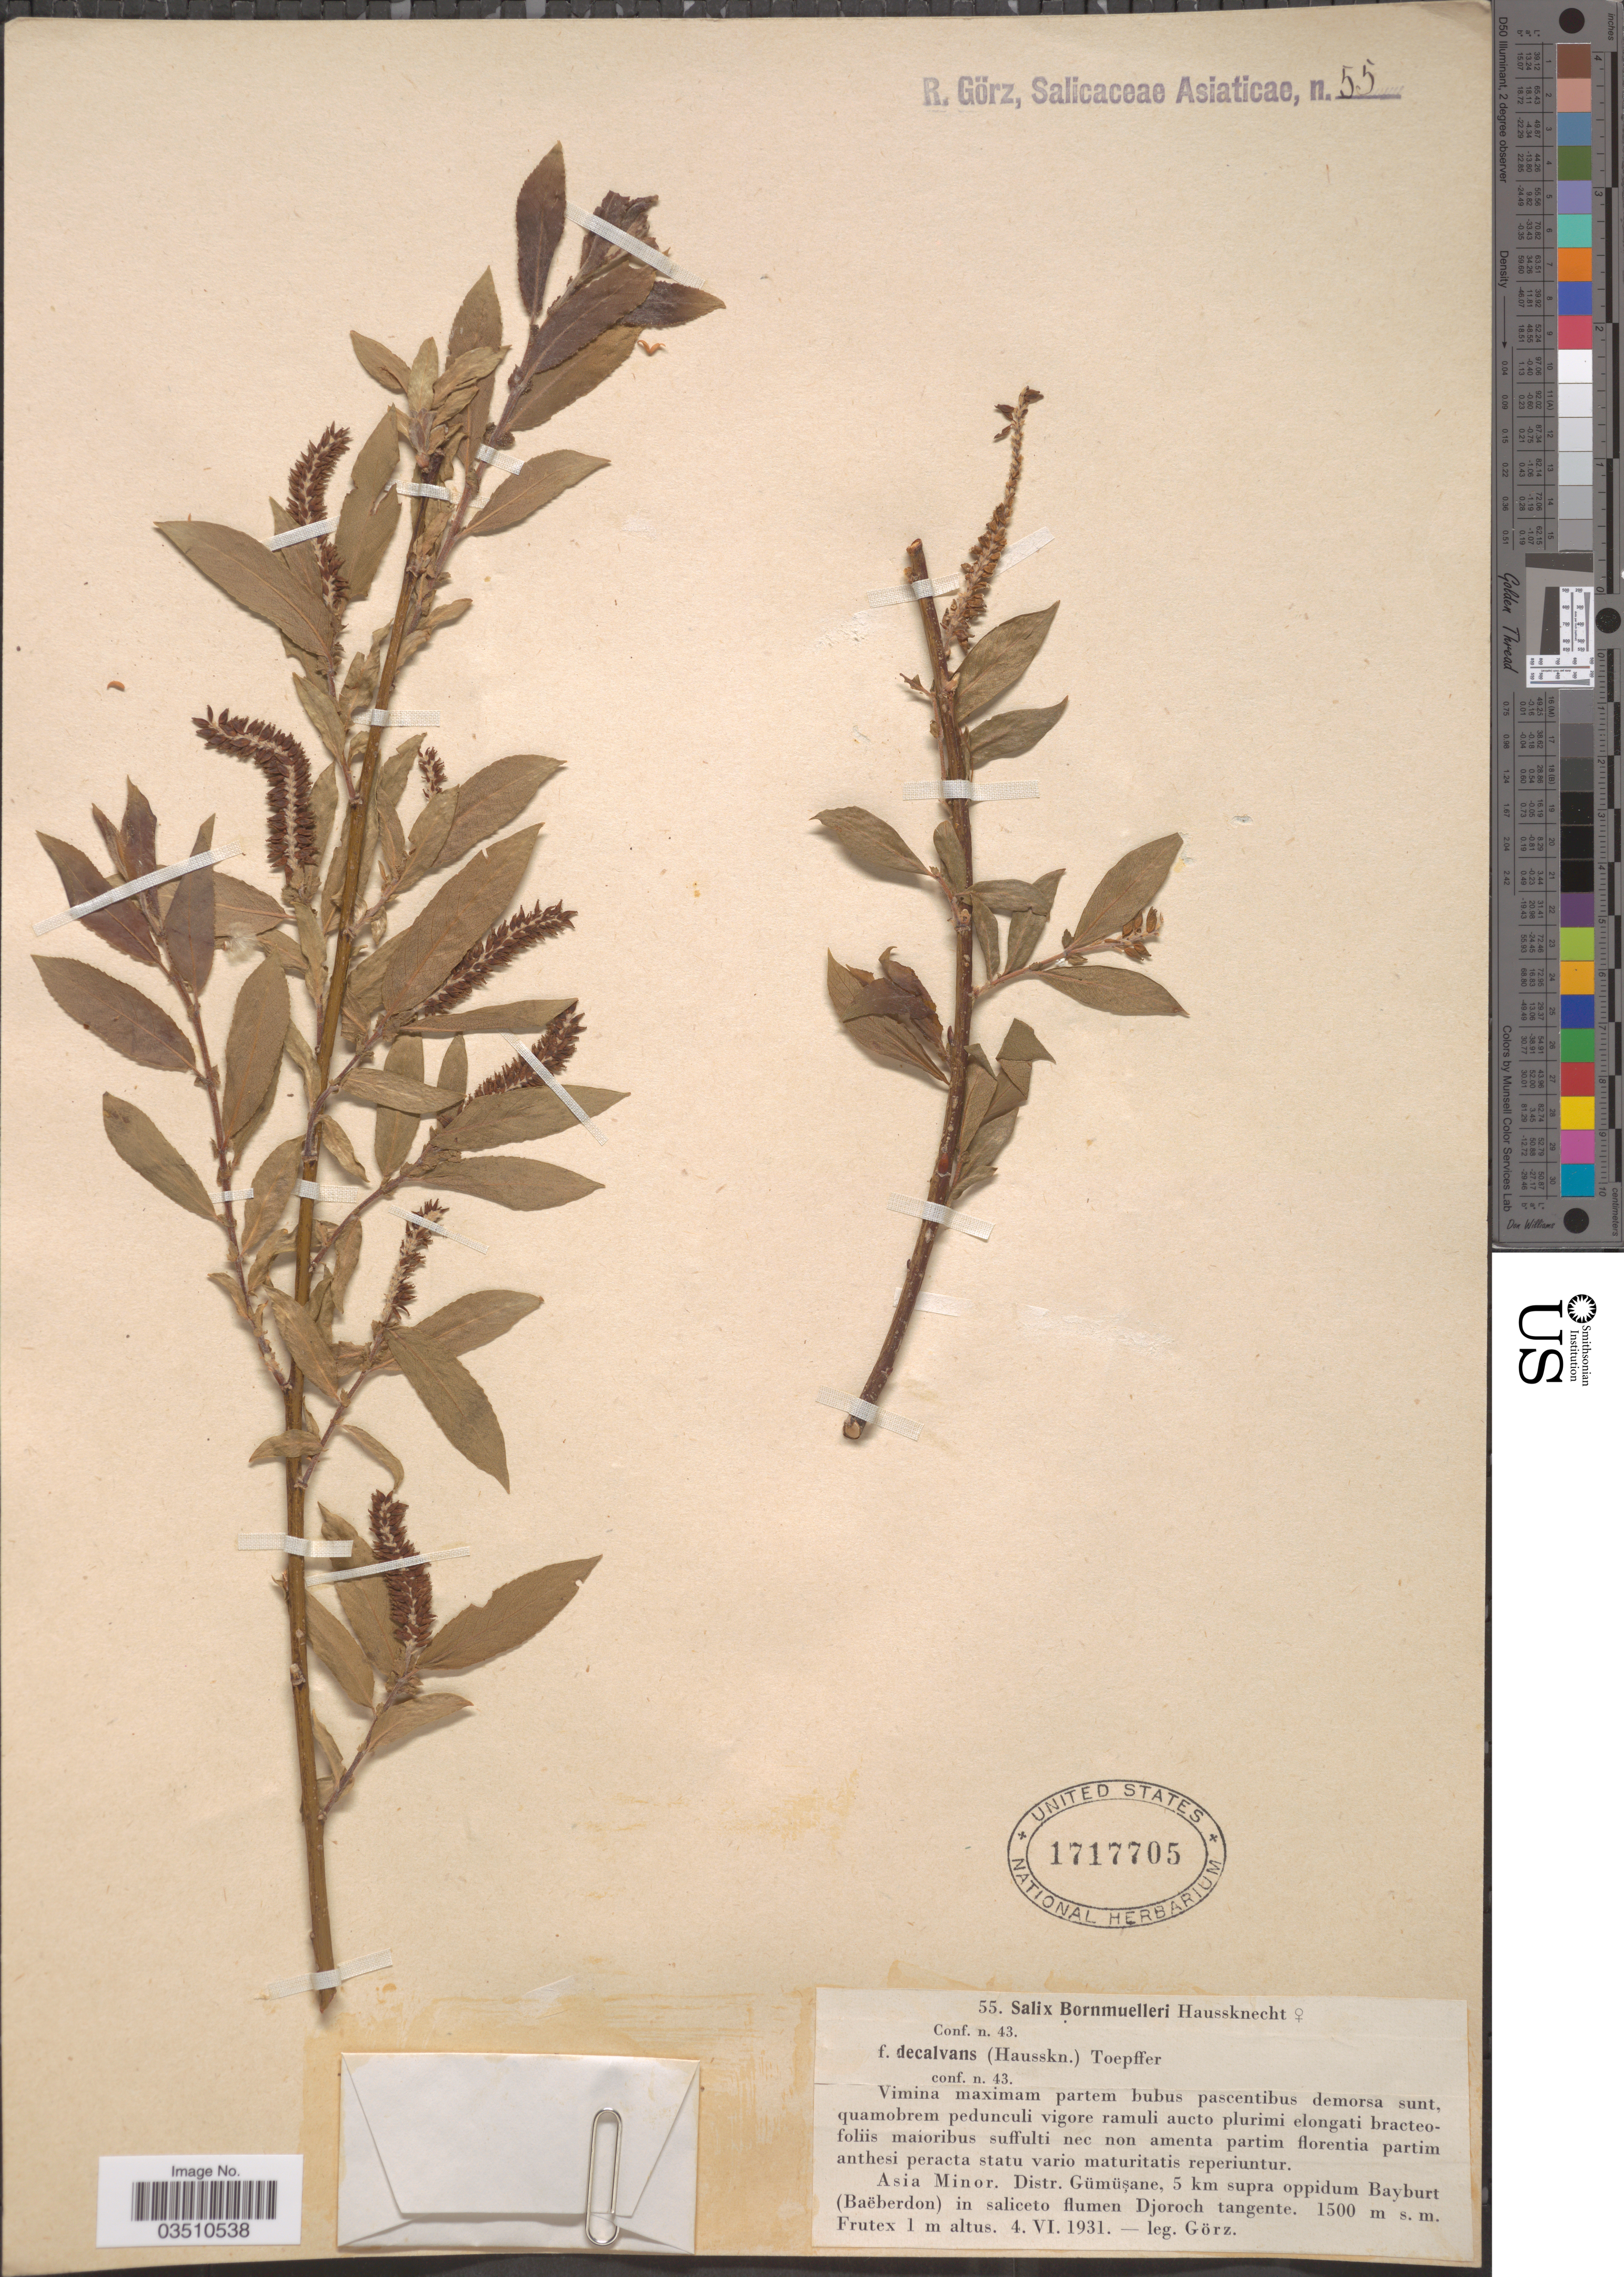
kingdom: Plantae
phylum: Tracheophyta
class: Magnoliopsida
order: Malpighiales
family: Salicaceae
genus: Salix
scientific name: Salix bornmuelleri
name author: Hausskn.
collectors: Gorz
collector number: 55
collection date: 1931-06-04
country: Turkey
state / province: Gumushane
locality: Asia Minor. Distr. Gümüşane, 5 km supra oppidum Bayburt (Baëberdon) in saliceto flumen Djoroch tangente.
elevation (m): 1500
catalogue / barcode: US 1717705